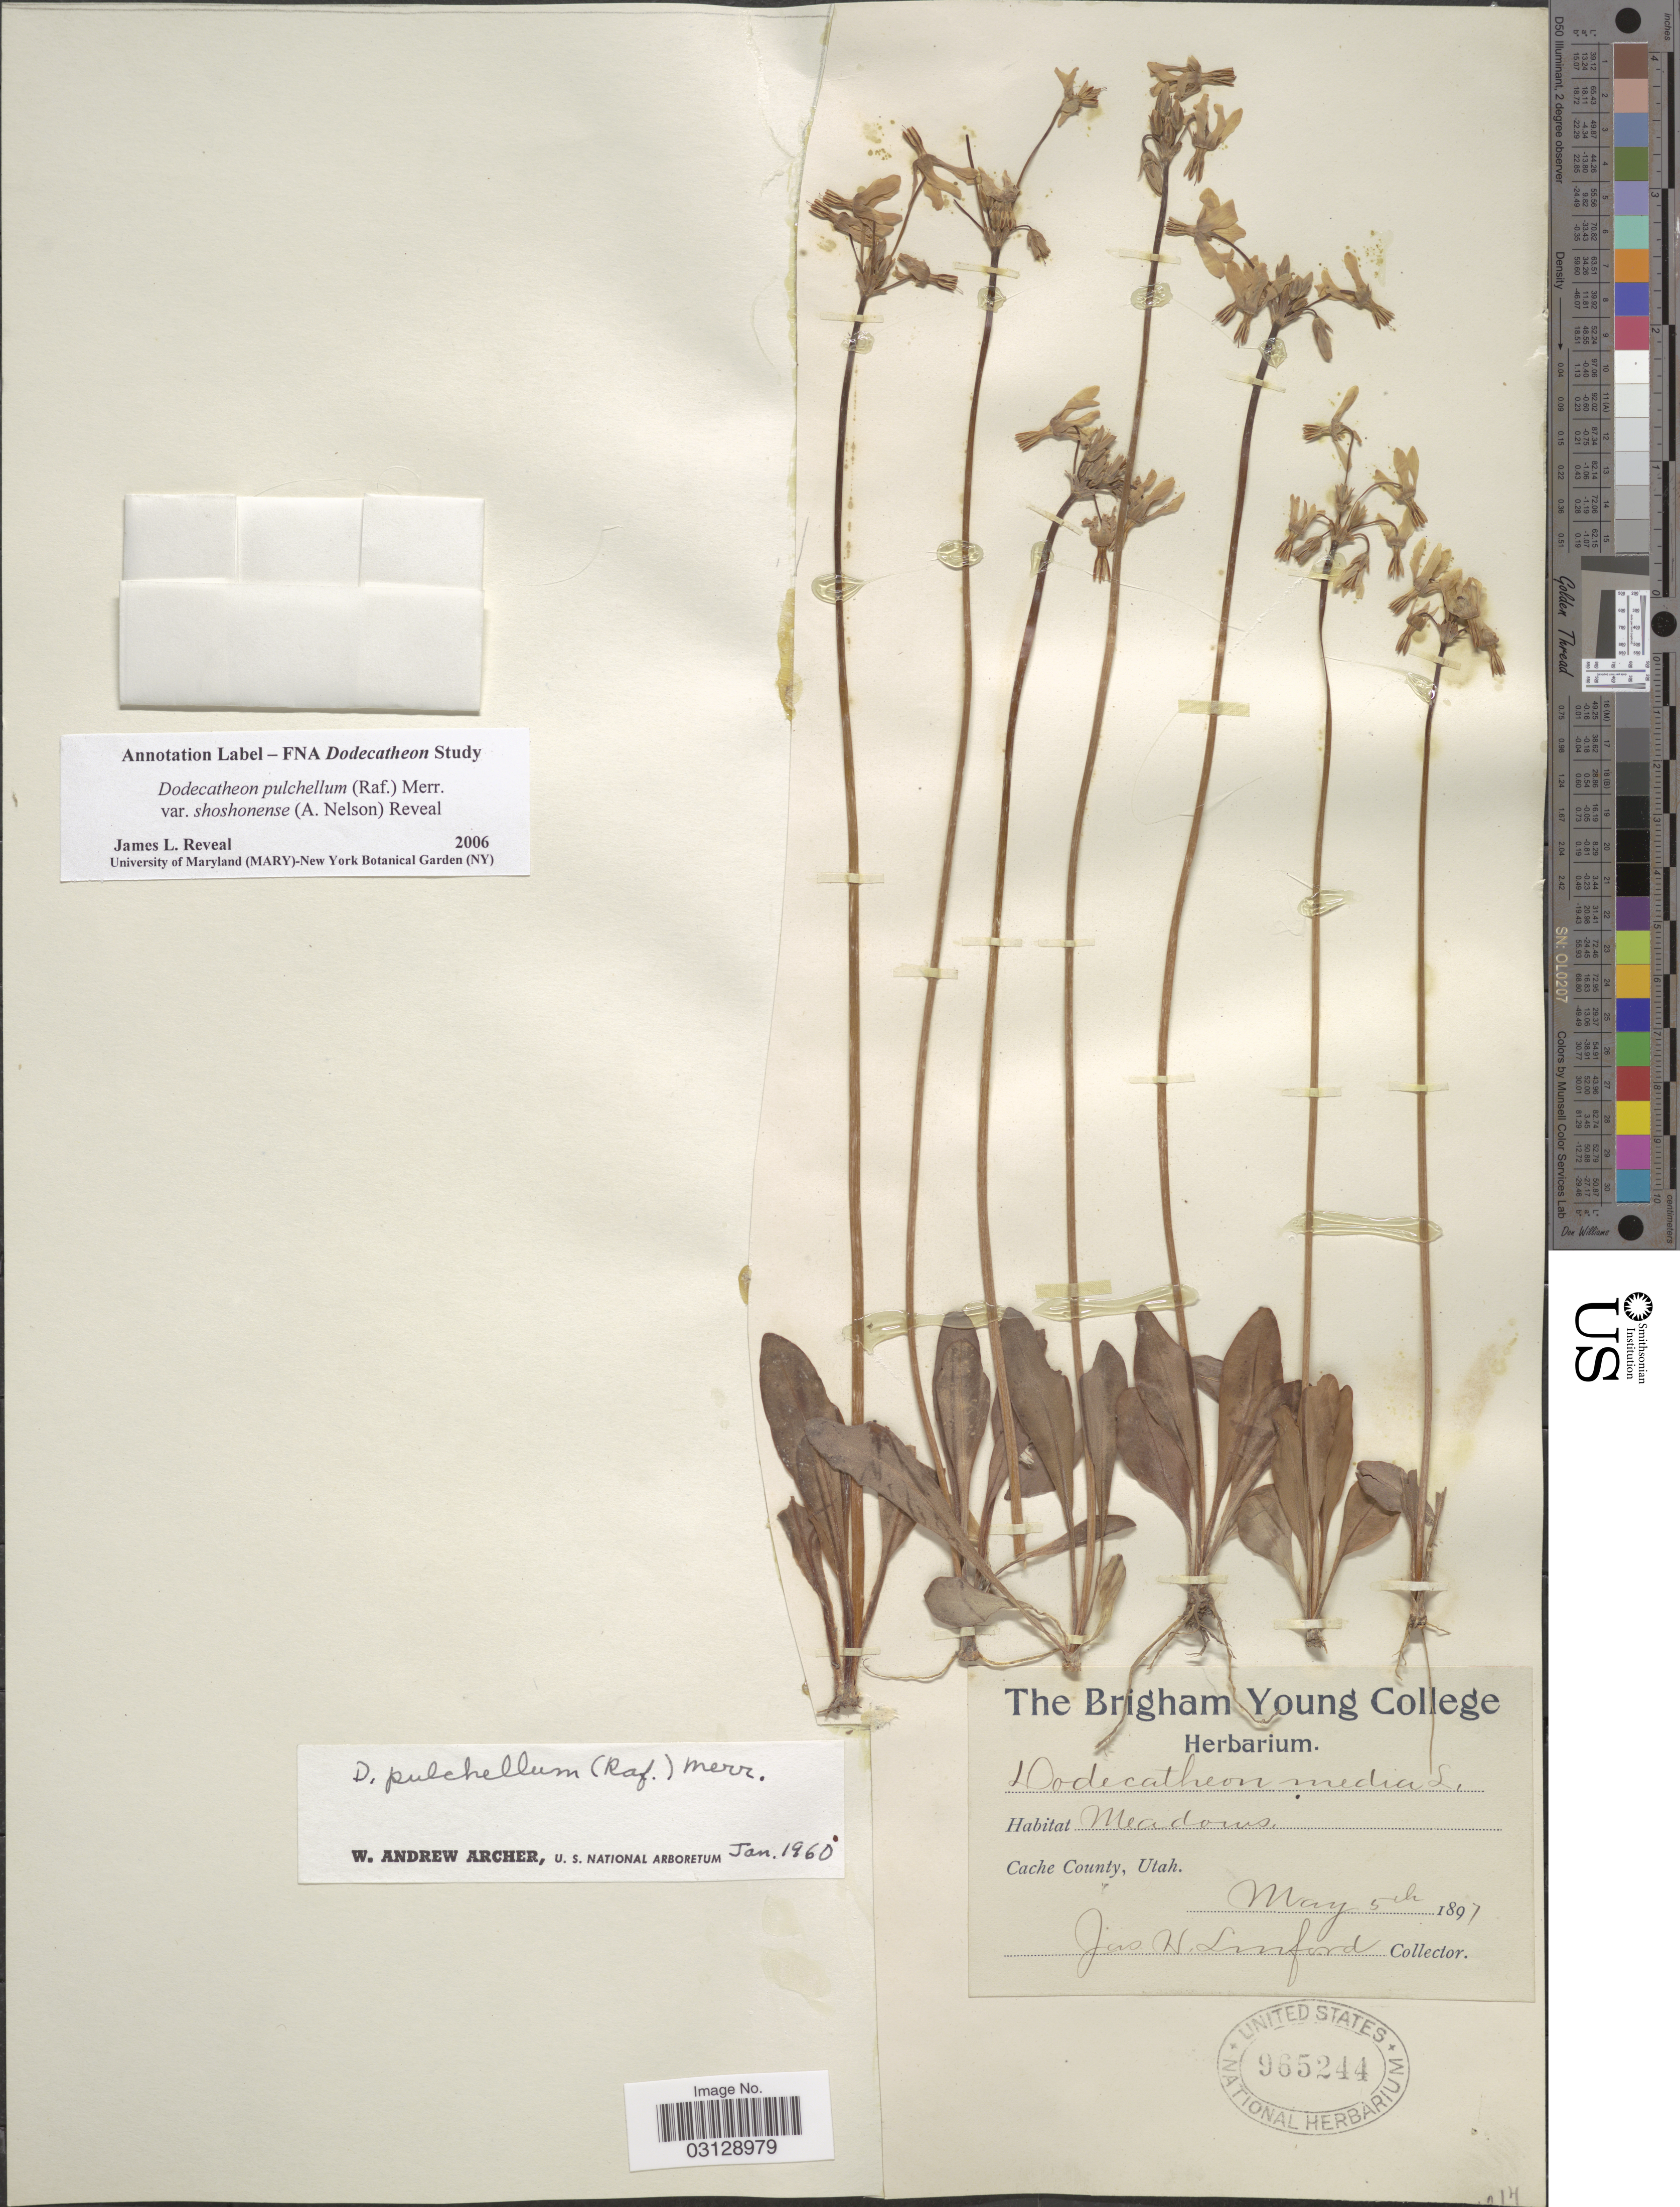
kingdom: Plantae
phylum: Tracheophyta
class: Magnoliopsida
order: Ericales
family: Primulaceae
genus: Dodecatheon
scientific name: Dodecatheon pulchellum var. shoshonense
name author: (A. Nelson) Reveal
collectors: J. Linford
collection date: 1897-05-05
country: United States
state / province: Utah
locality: Cache County.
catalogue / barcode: US 965244